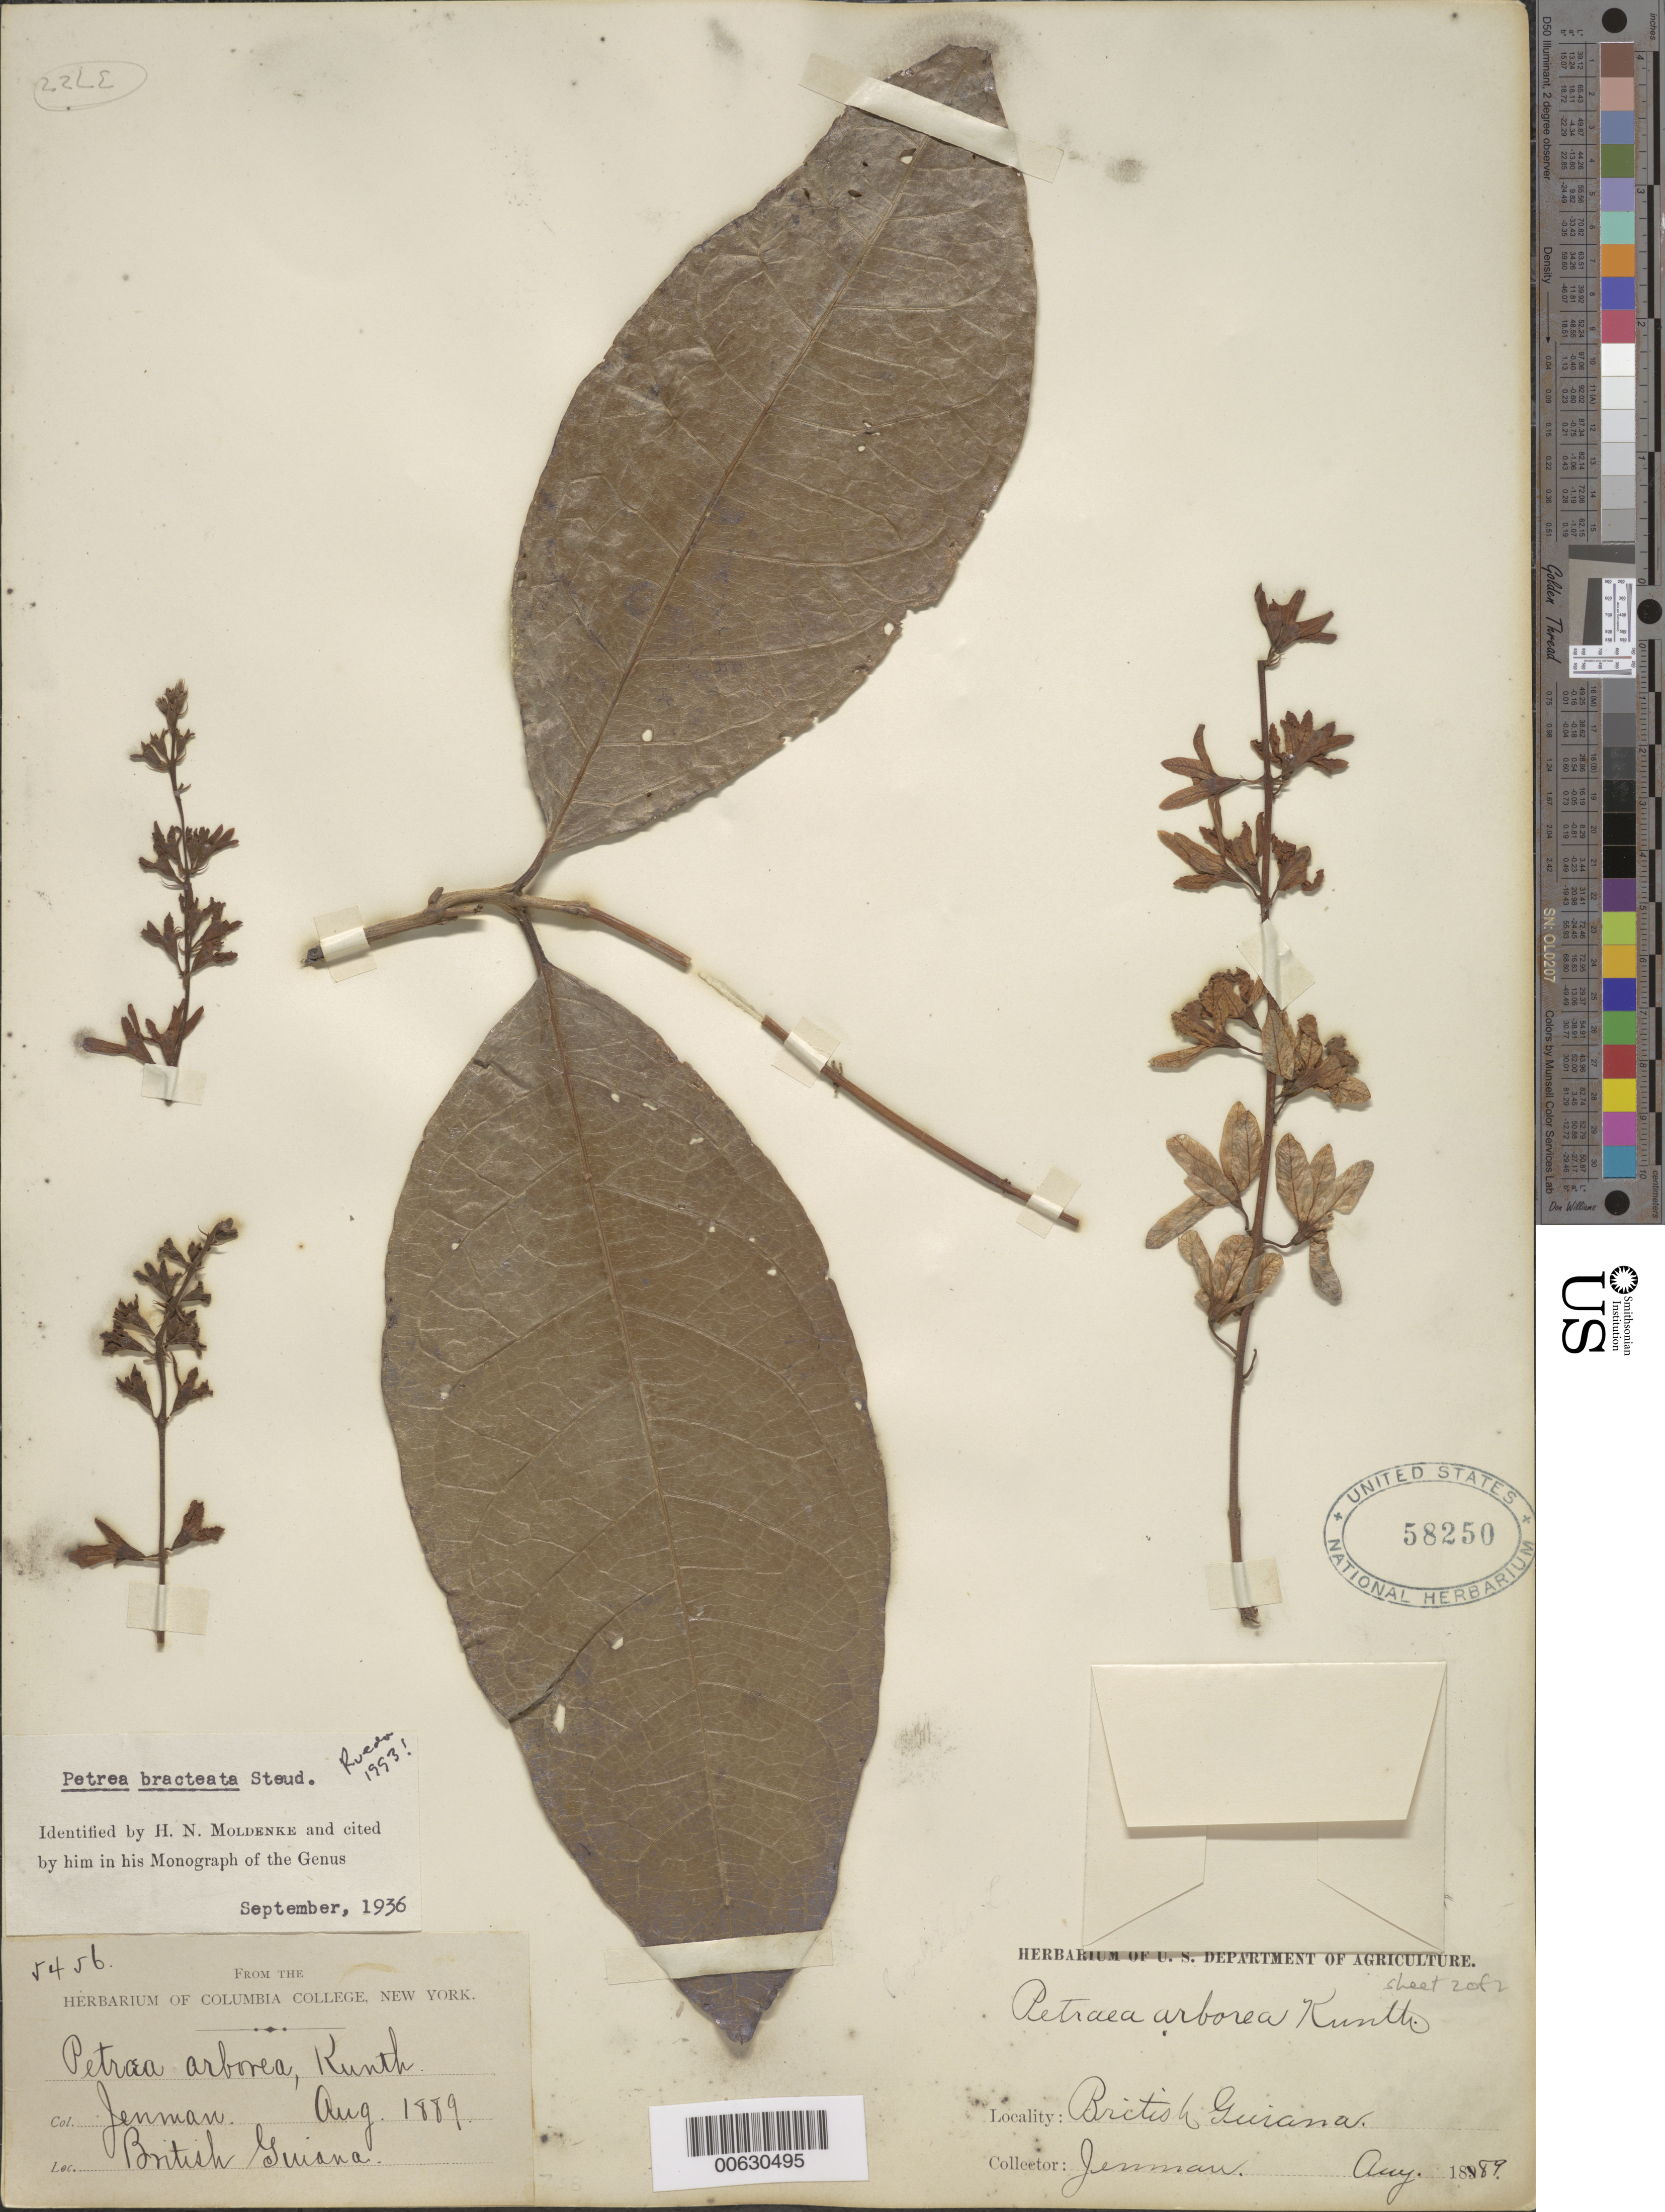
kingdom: Plantae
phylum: Tracheophyta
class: Magnoliopsida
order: Lamiales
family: Verbenaceae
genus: Petrea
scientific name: Petrea bracteata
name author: Steud.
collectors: -. Jenman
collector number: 5456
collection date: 1889-08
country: Guyana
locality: British Guiana.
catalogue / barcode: US 58250